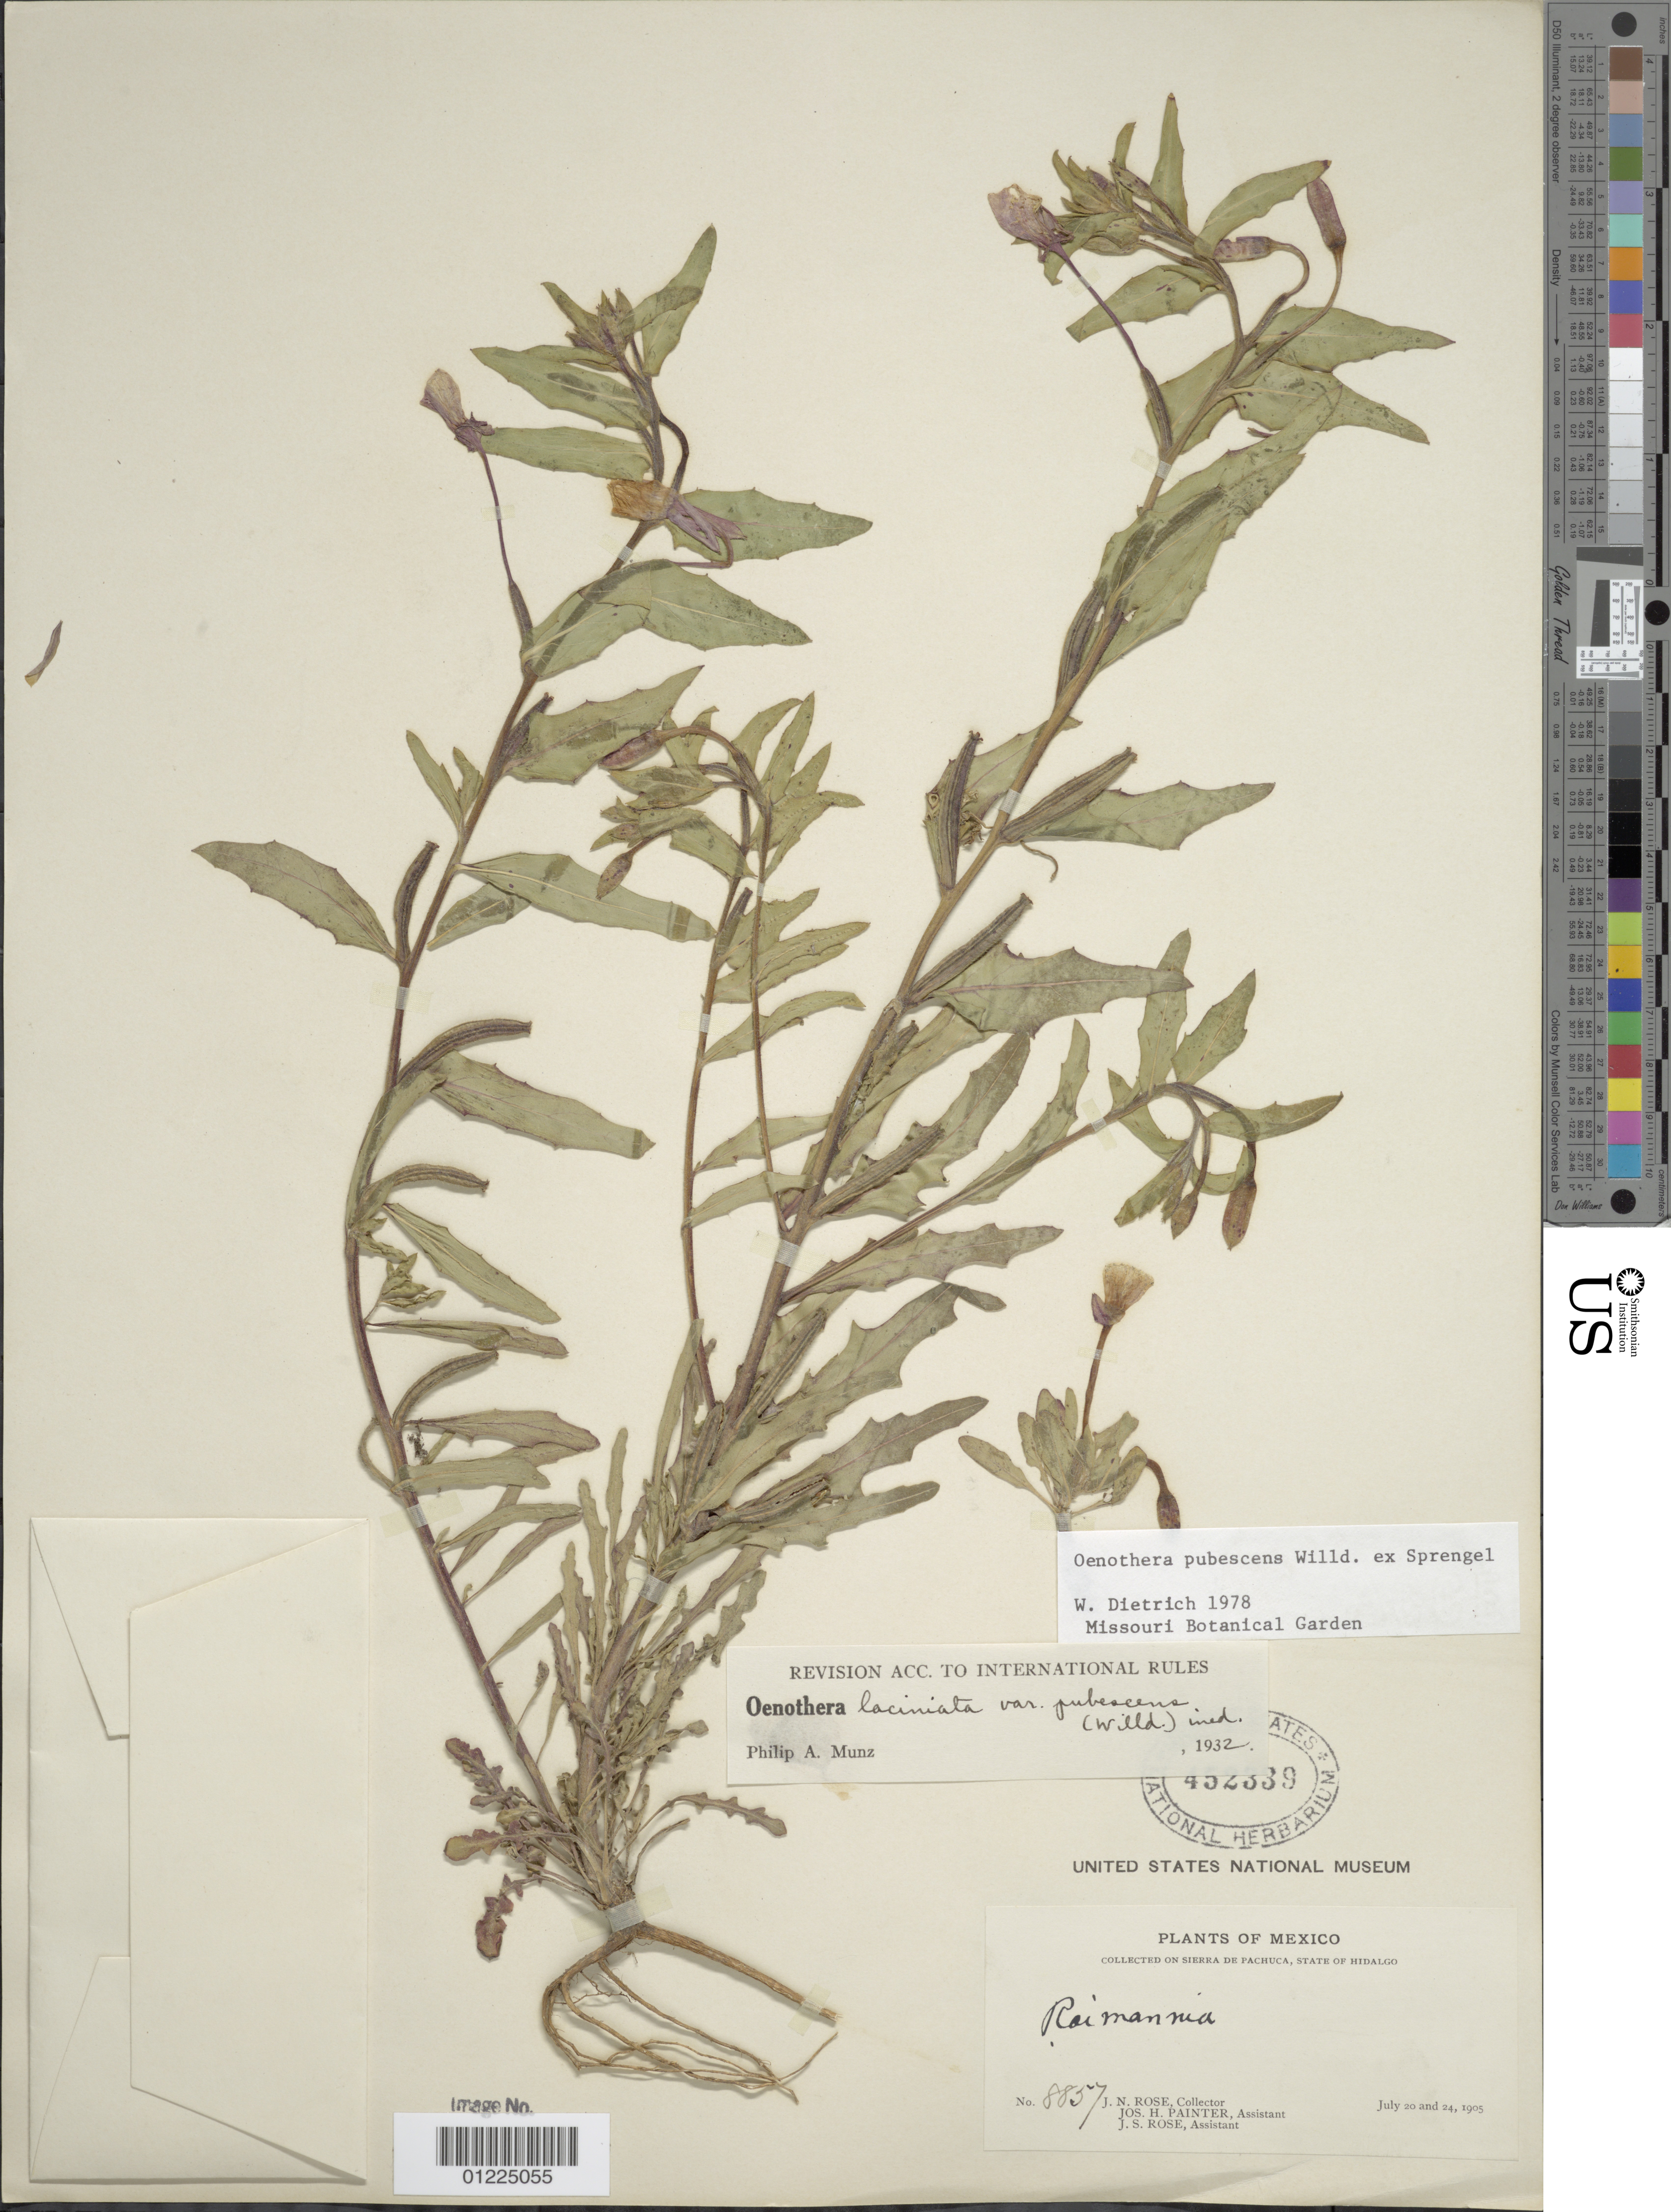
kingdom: Plantae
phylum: Tracheophyta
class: Magnoliopsida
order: Myrtales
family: Onagraceae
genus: Oenothera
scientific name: Oenothera pubescens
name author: Willd. ex Spreng.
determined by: Dietrich, W.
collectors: J. N. Rose, J. H. Painter & J. S. Rose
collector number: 8857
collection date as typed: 20 Jul 1905 and 24 Jul 1905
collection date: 1905-07-20,1905-07-24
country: Mexico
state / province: Hidalgo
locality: Sierra de Pachuca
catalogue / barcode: US 452339